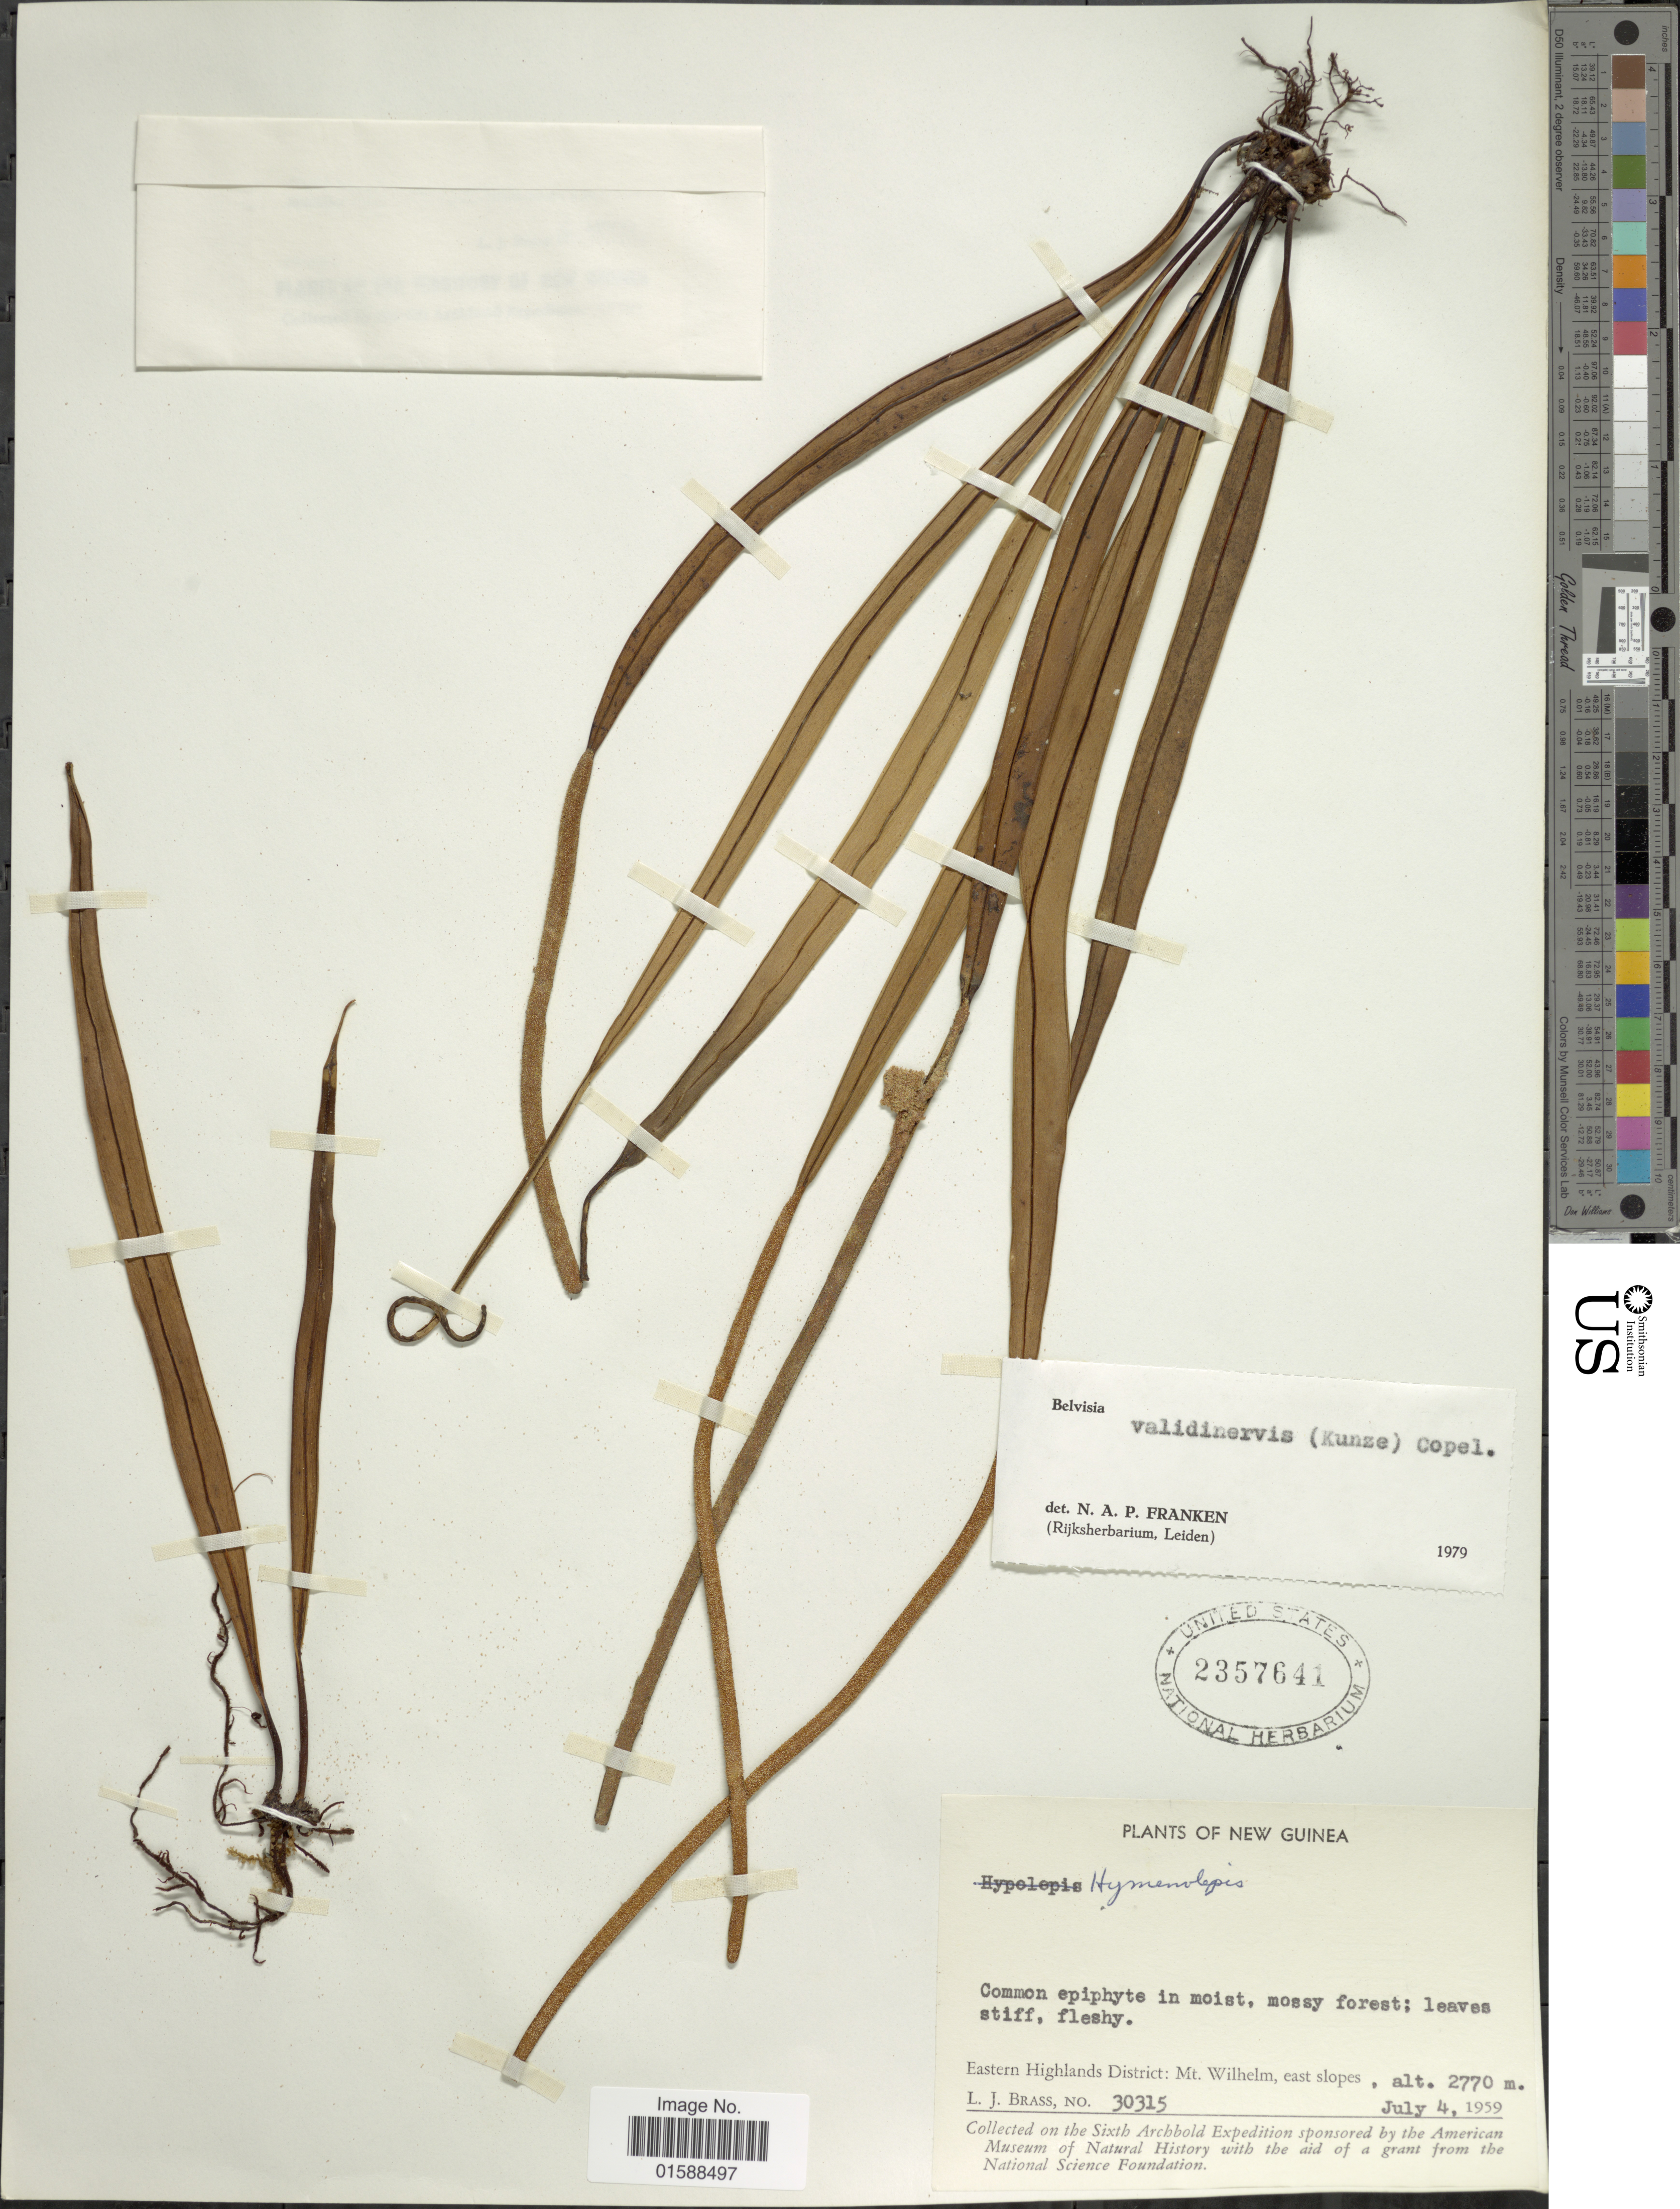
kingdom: Plantae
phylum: Tracheophyta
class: Polypodiopsida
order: Polypodiales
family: Polypodiaceae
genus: Lepisorus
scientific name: Lepisorus validinervis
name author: (Kunze) Li S. Wang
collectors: L. J. Brass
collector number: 30315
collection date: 1959-07-04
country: Papua New Guinea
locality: New Guinea. Eastern Highlands District: Mt. Wilhelm, east slopes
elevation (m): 2770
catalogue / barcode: US 2357641